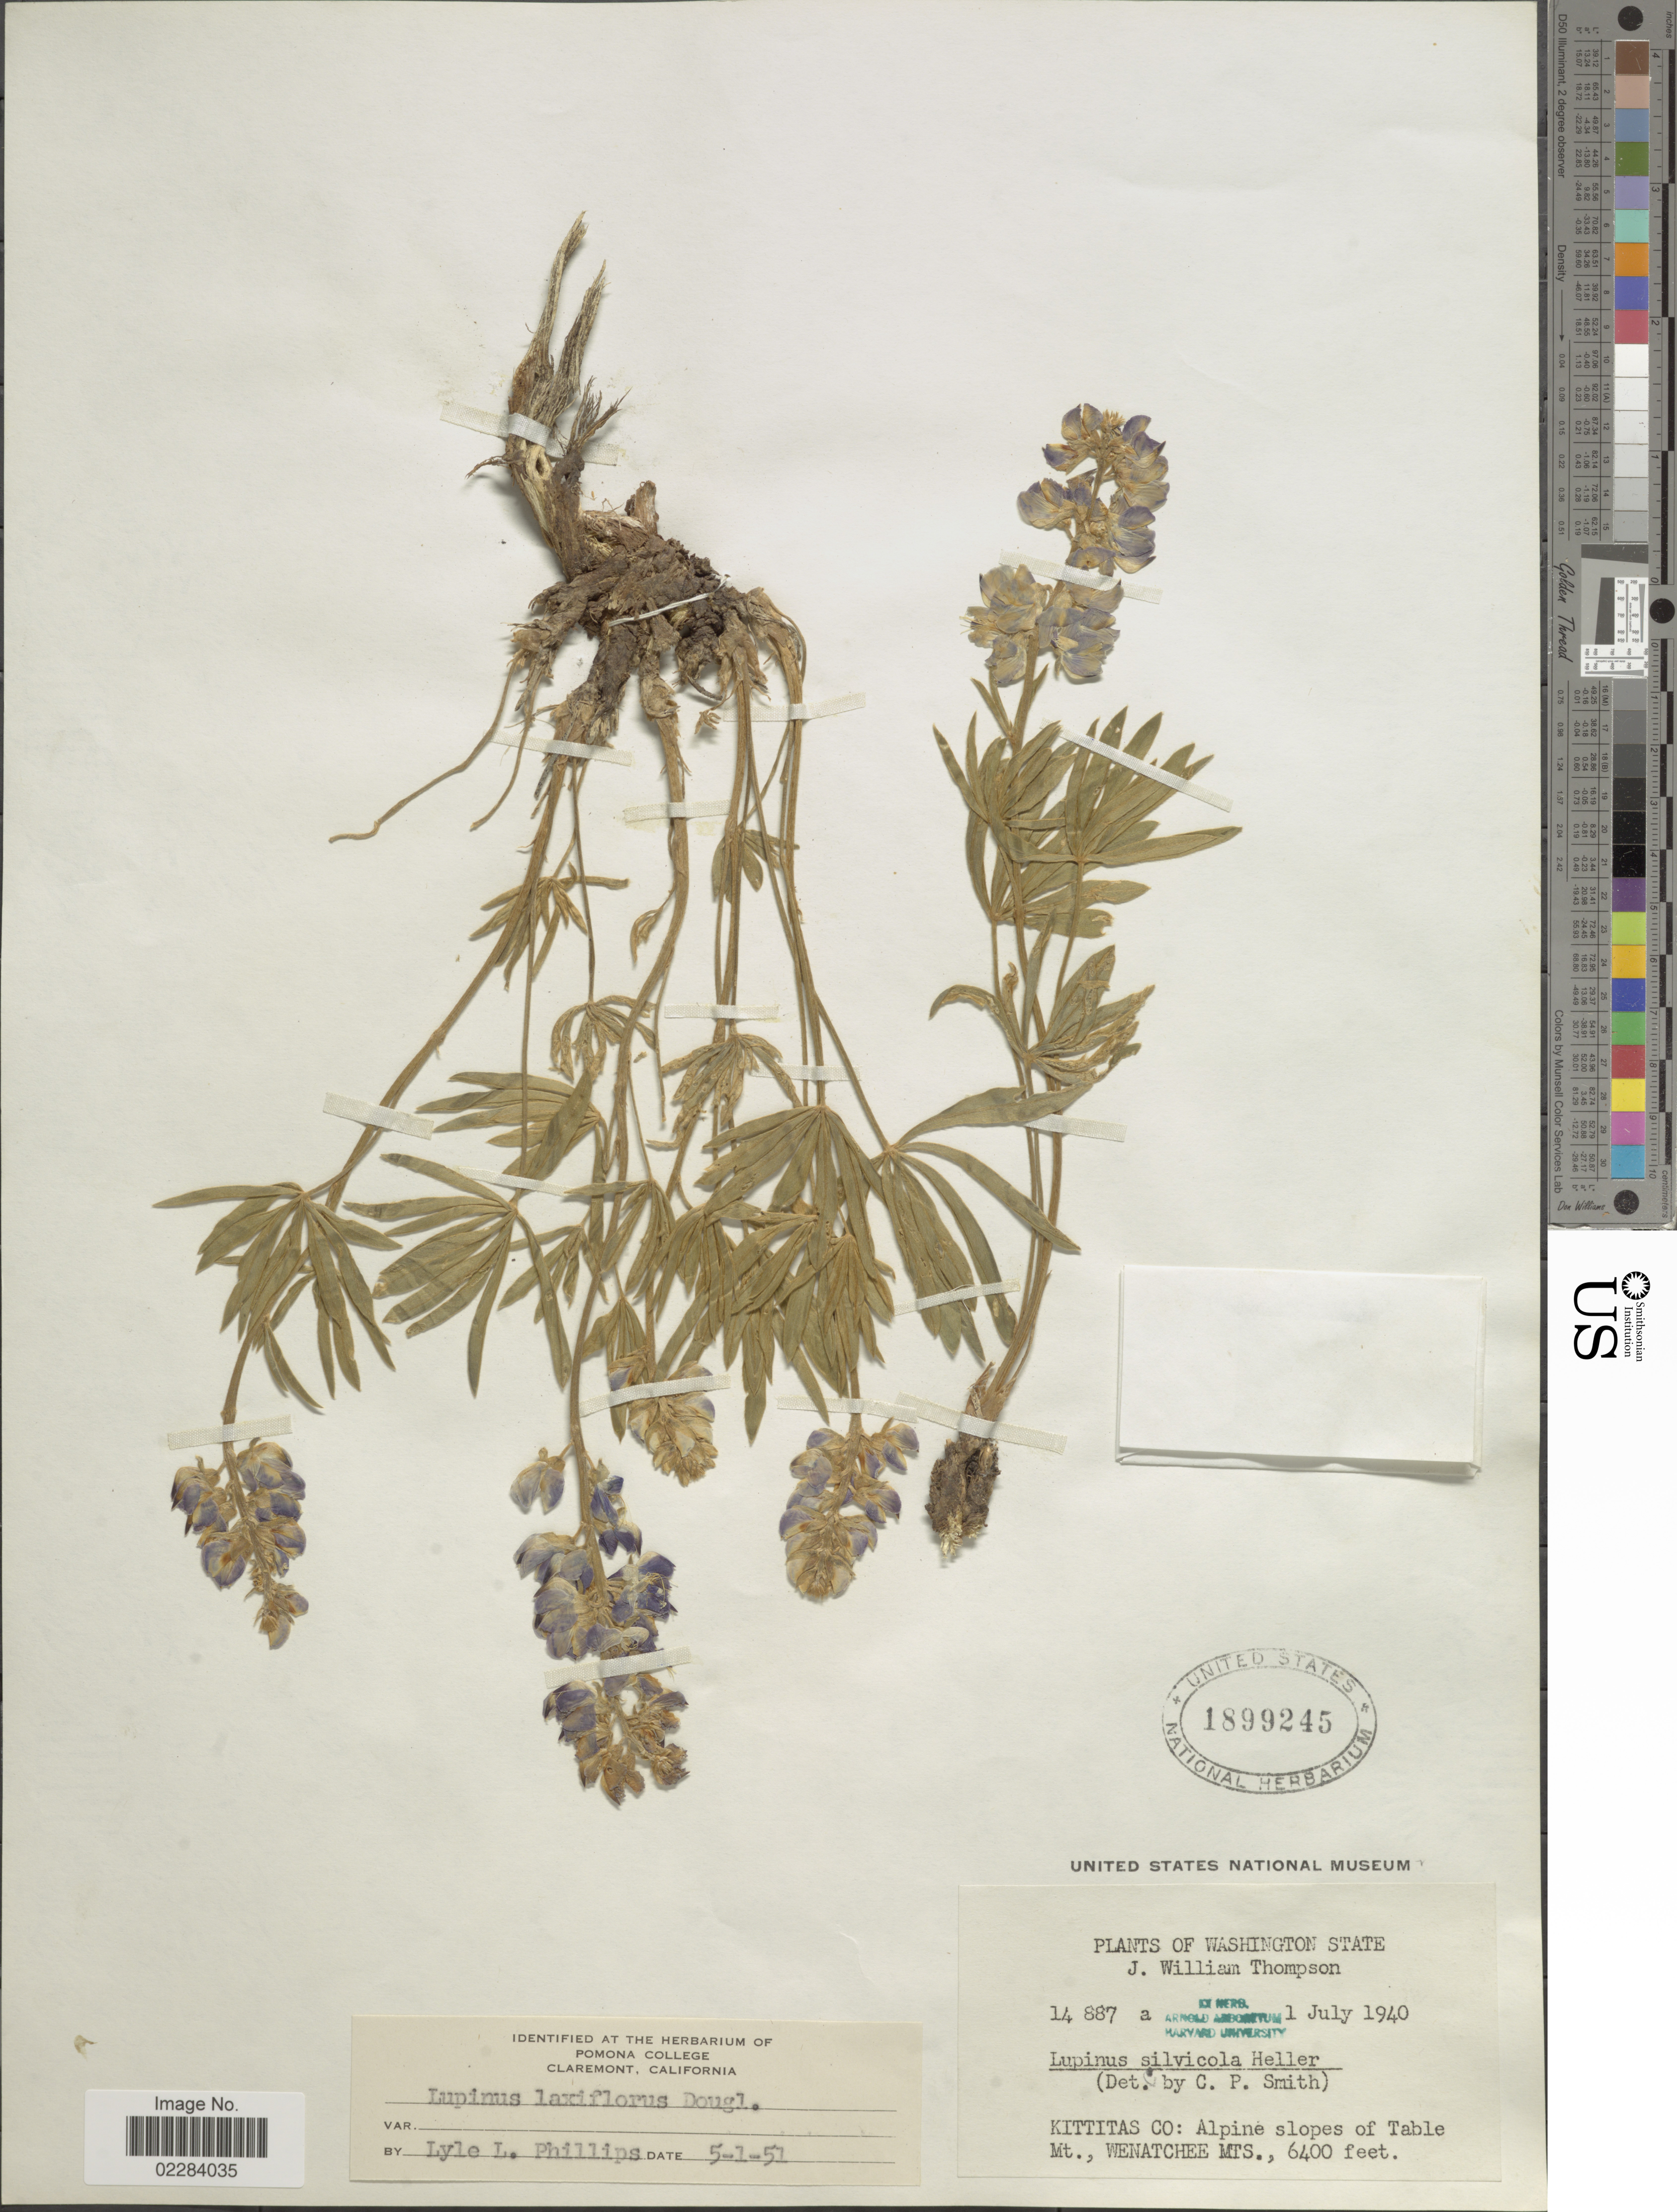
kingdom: Plantae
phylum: Tracheophyta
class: Magnoliopsida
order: Fabales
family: Fabaceae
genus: Lupinus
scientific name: Lupinus arbustus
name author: Lindl.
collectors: J. W. Thompson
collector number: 14887a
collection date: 1940-07-01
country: United States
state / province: Washington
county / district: Kittitas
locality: Kittitas Co.: Alpine slopes of Table Mt., Wenatchee Mts.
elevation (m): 1951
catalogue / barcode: US 1899245